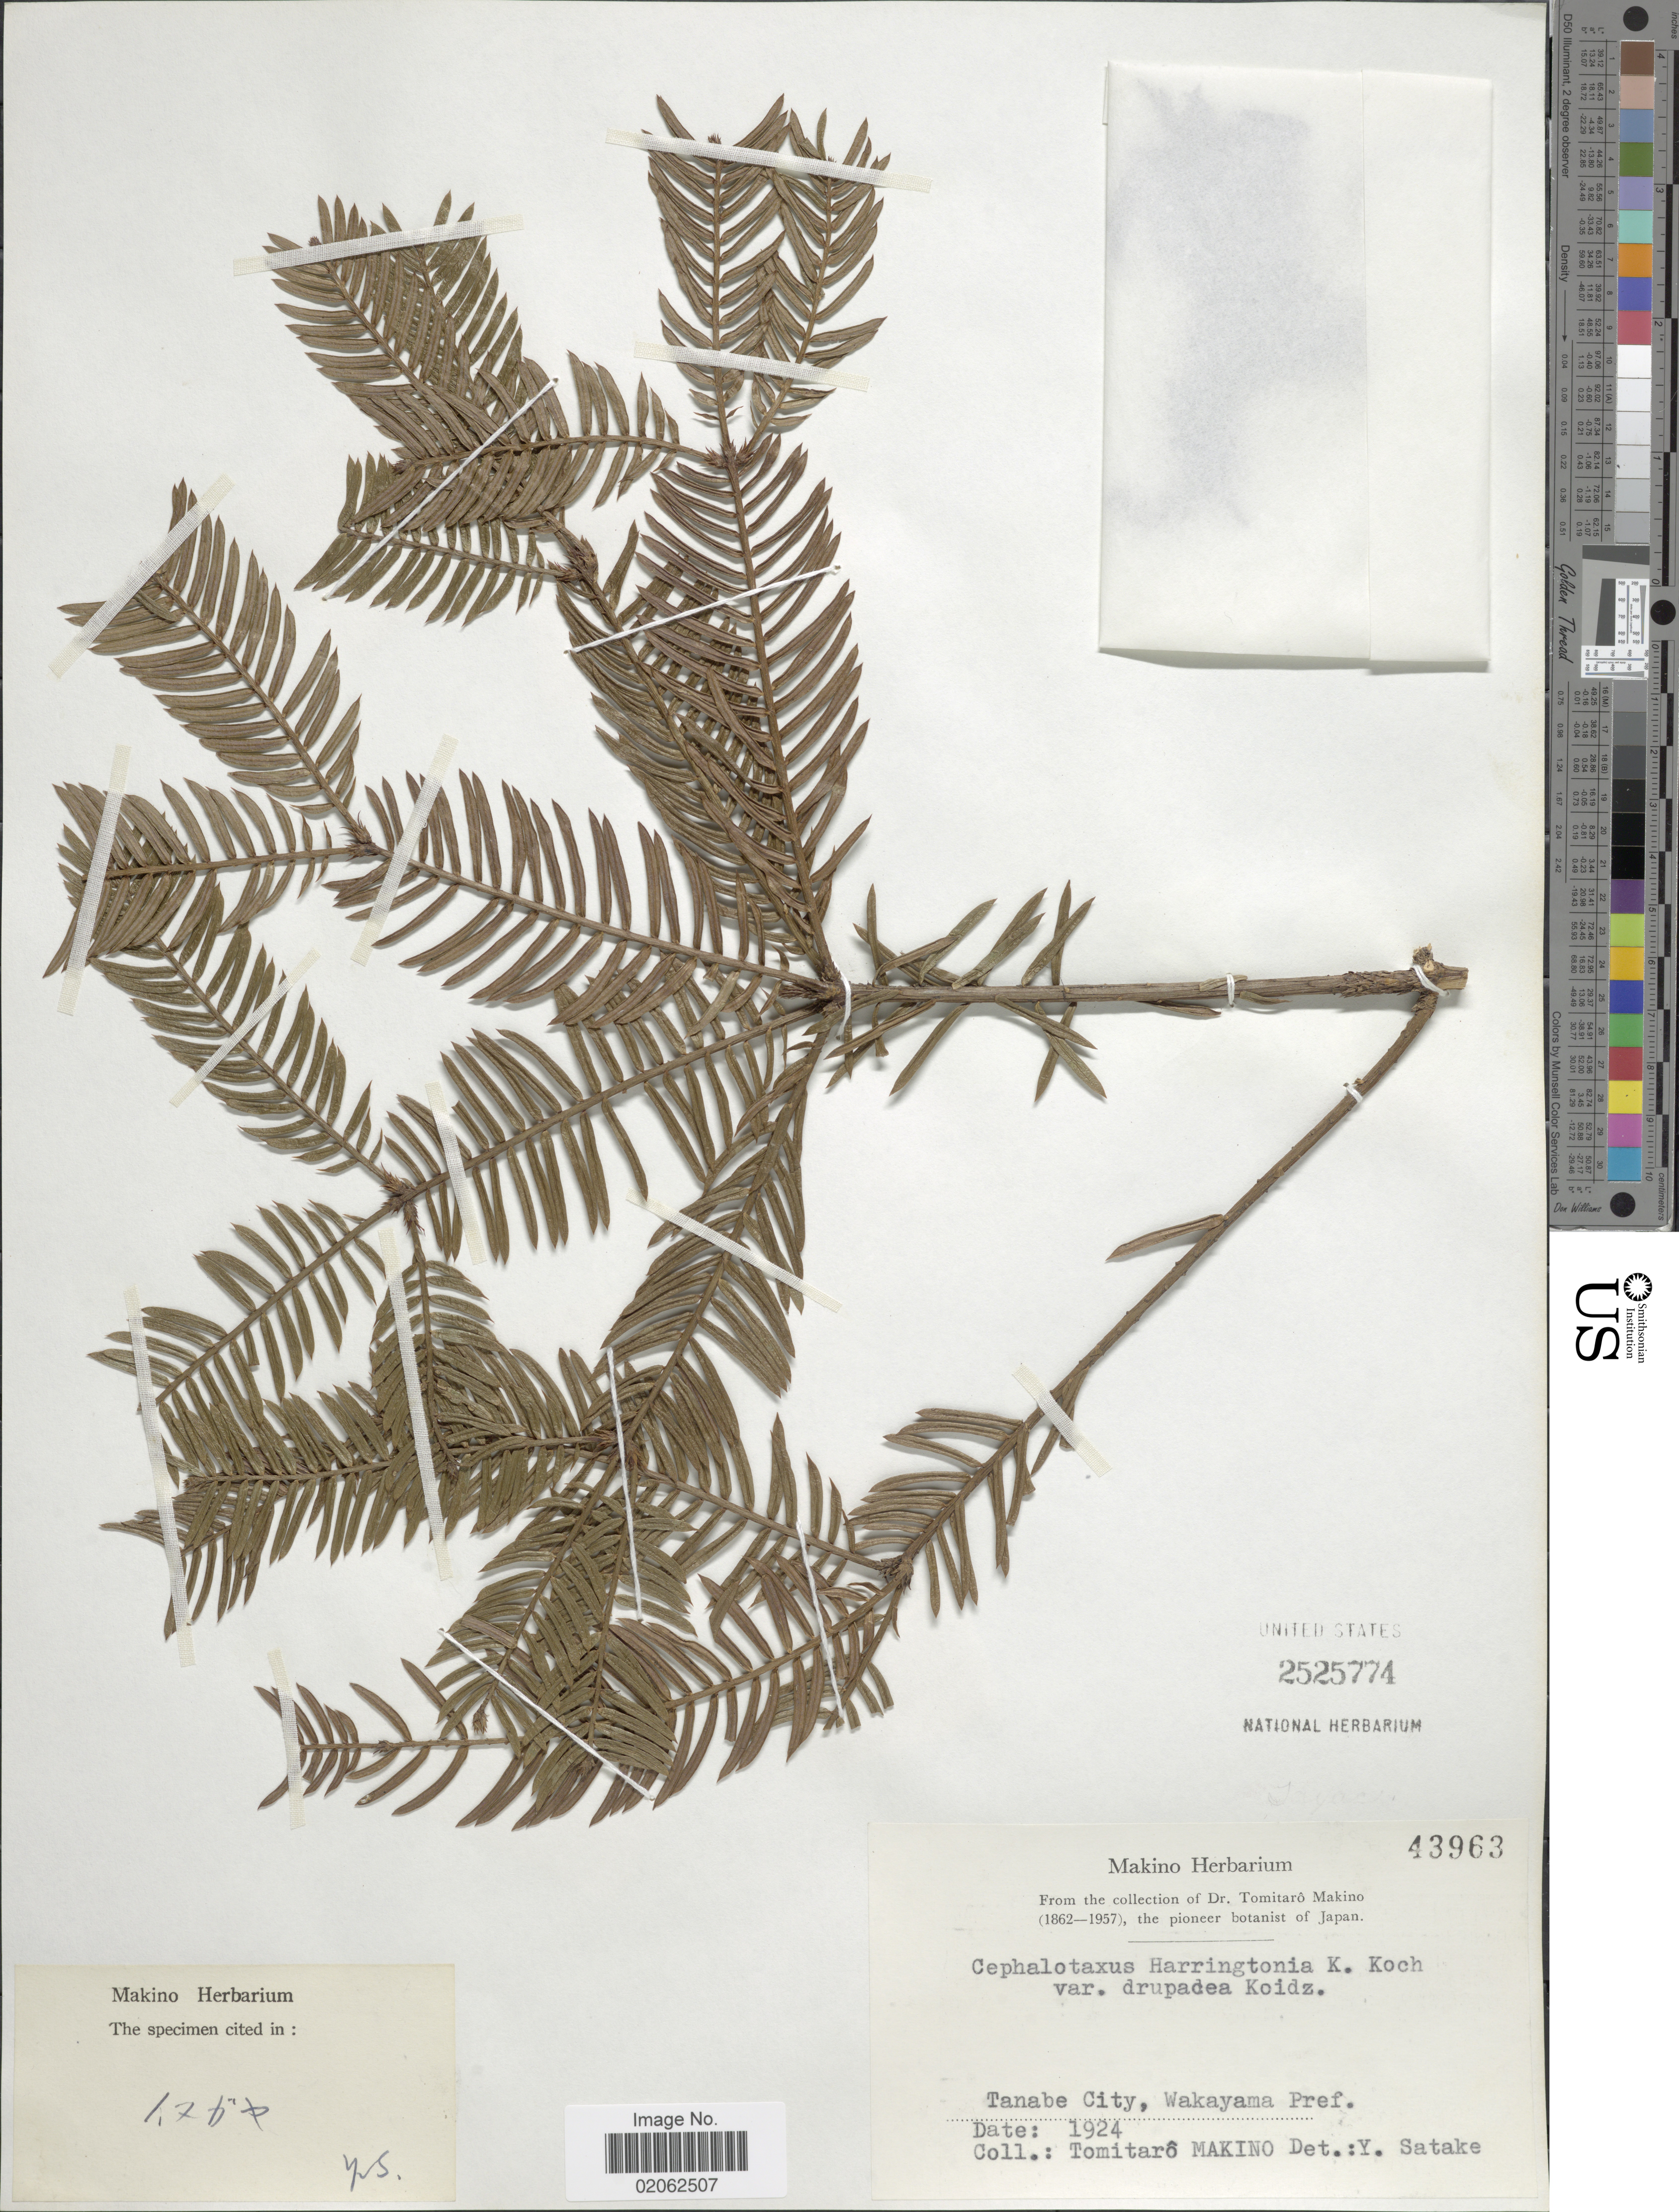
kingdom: Plantae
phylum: Tracheophyta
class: Pinopsida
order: Pinales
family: Cephalotaxaceae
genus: Cephalotaxus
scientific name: Cephalotaxus harringtonia var. drupacea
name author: (Siebold & Zucc.) Koidz.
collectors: T. Makino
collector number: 43963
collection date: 1924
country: Japan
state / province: Wakayama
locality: Tanabe City, Wakayama Pref.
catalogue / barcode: US 2525774